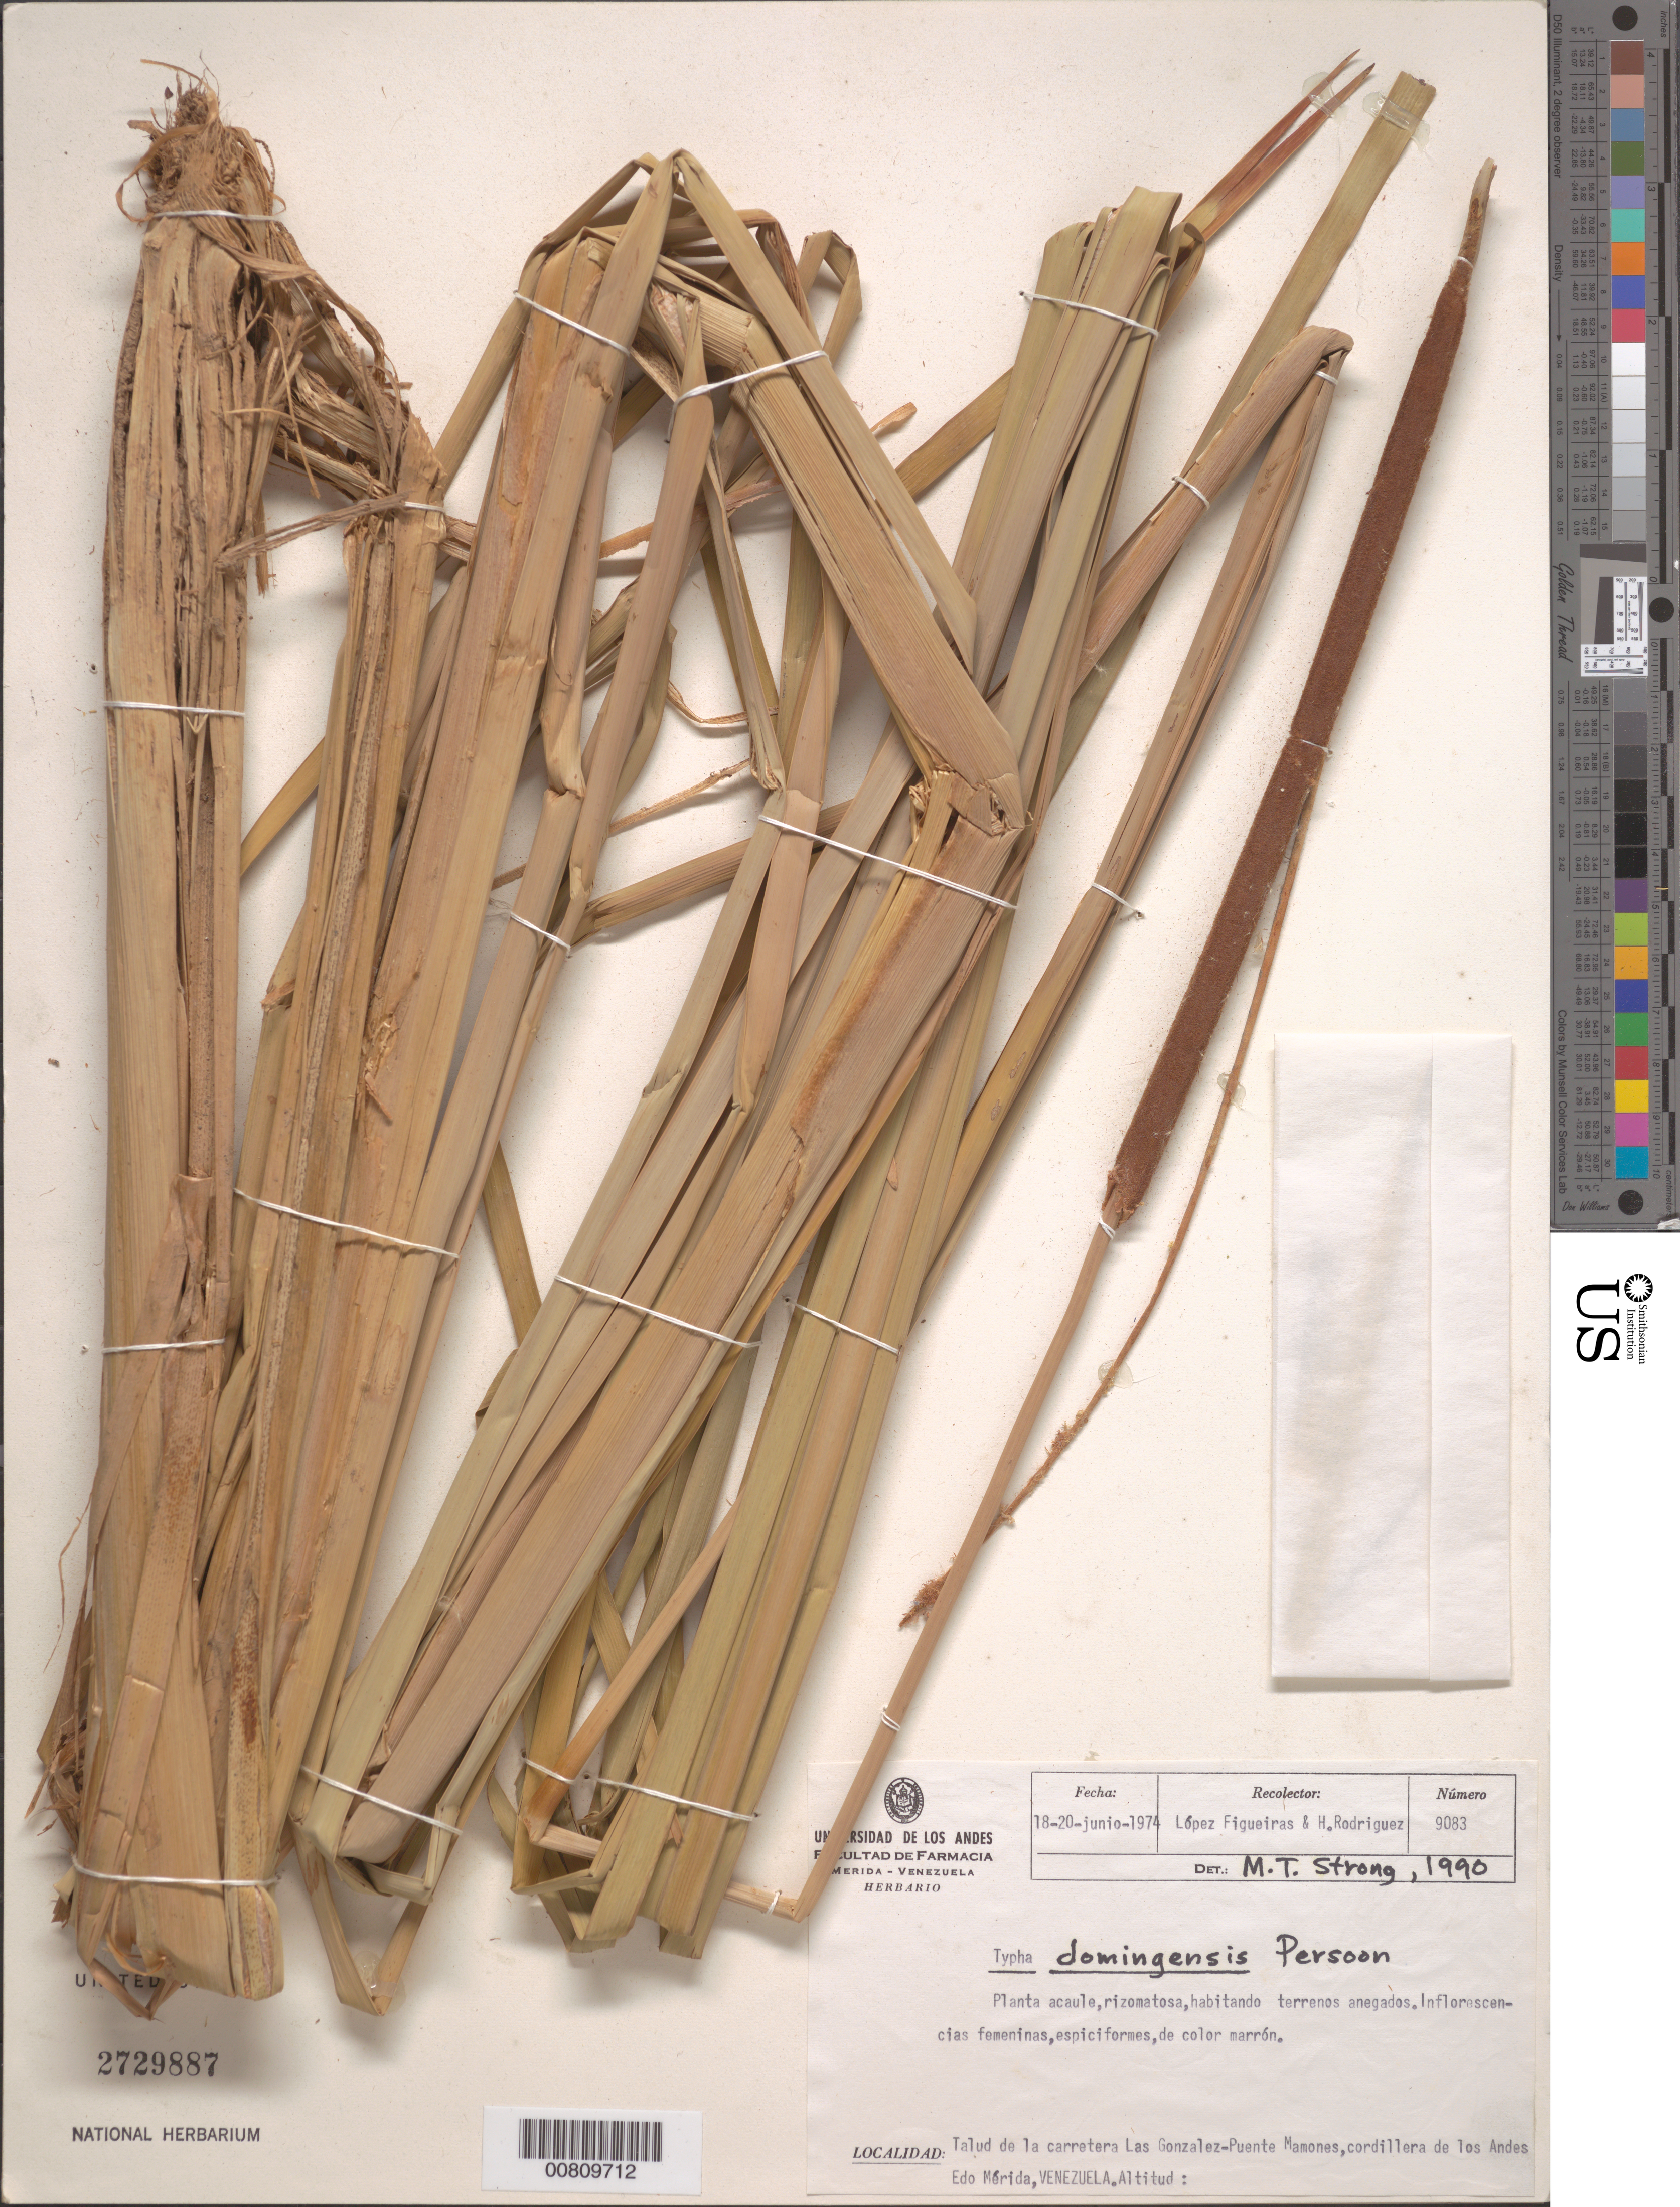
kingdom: Plantae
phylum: Tracheophyta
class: Liliopsida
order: Poales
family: Typhaceae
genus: Typha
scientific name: Typha domingensis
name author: Pers.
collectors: M. López Figueiras & H. Rodriguez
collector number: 9083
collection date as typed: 18 Jun 1974 to 20 Jun 1974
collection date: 1974-06-18/1974-06-20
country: Venezuela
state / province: Mérida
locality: Talud de la carretera Las Gonzalez-Puente Manones, cordillera de los Andes.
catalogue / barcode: US 2729887